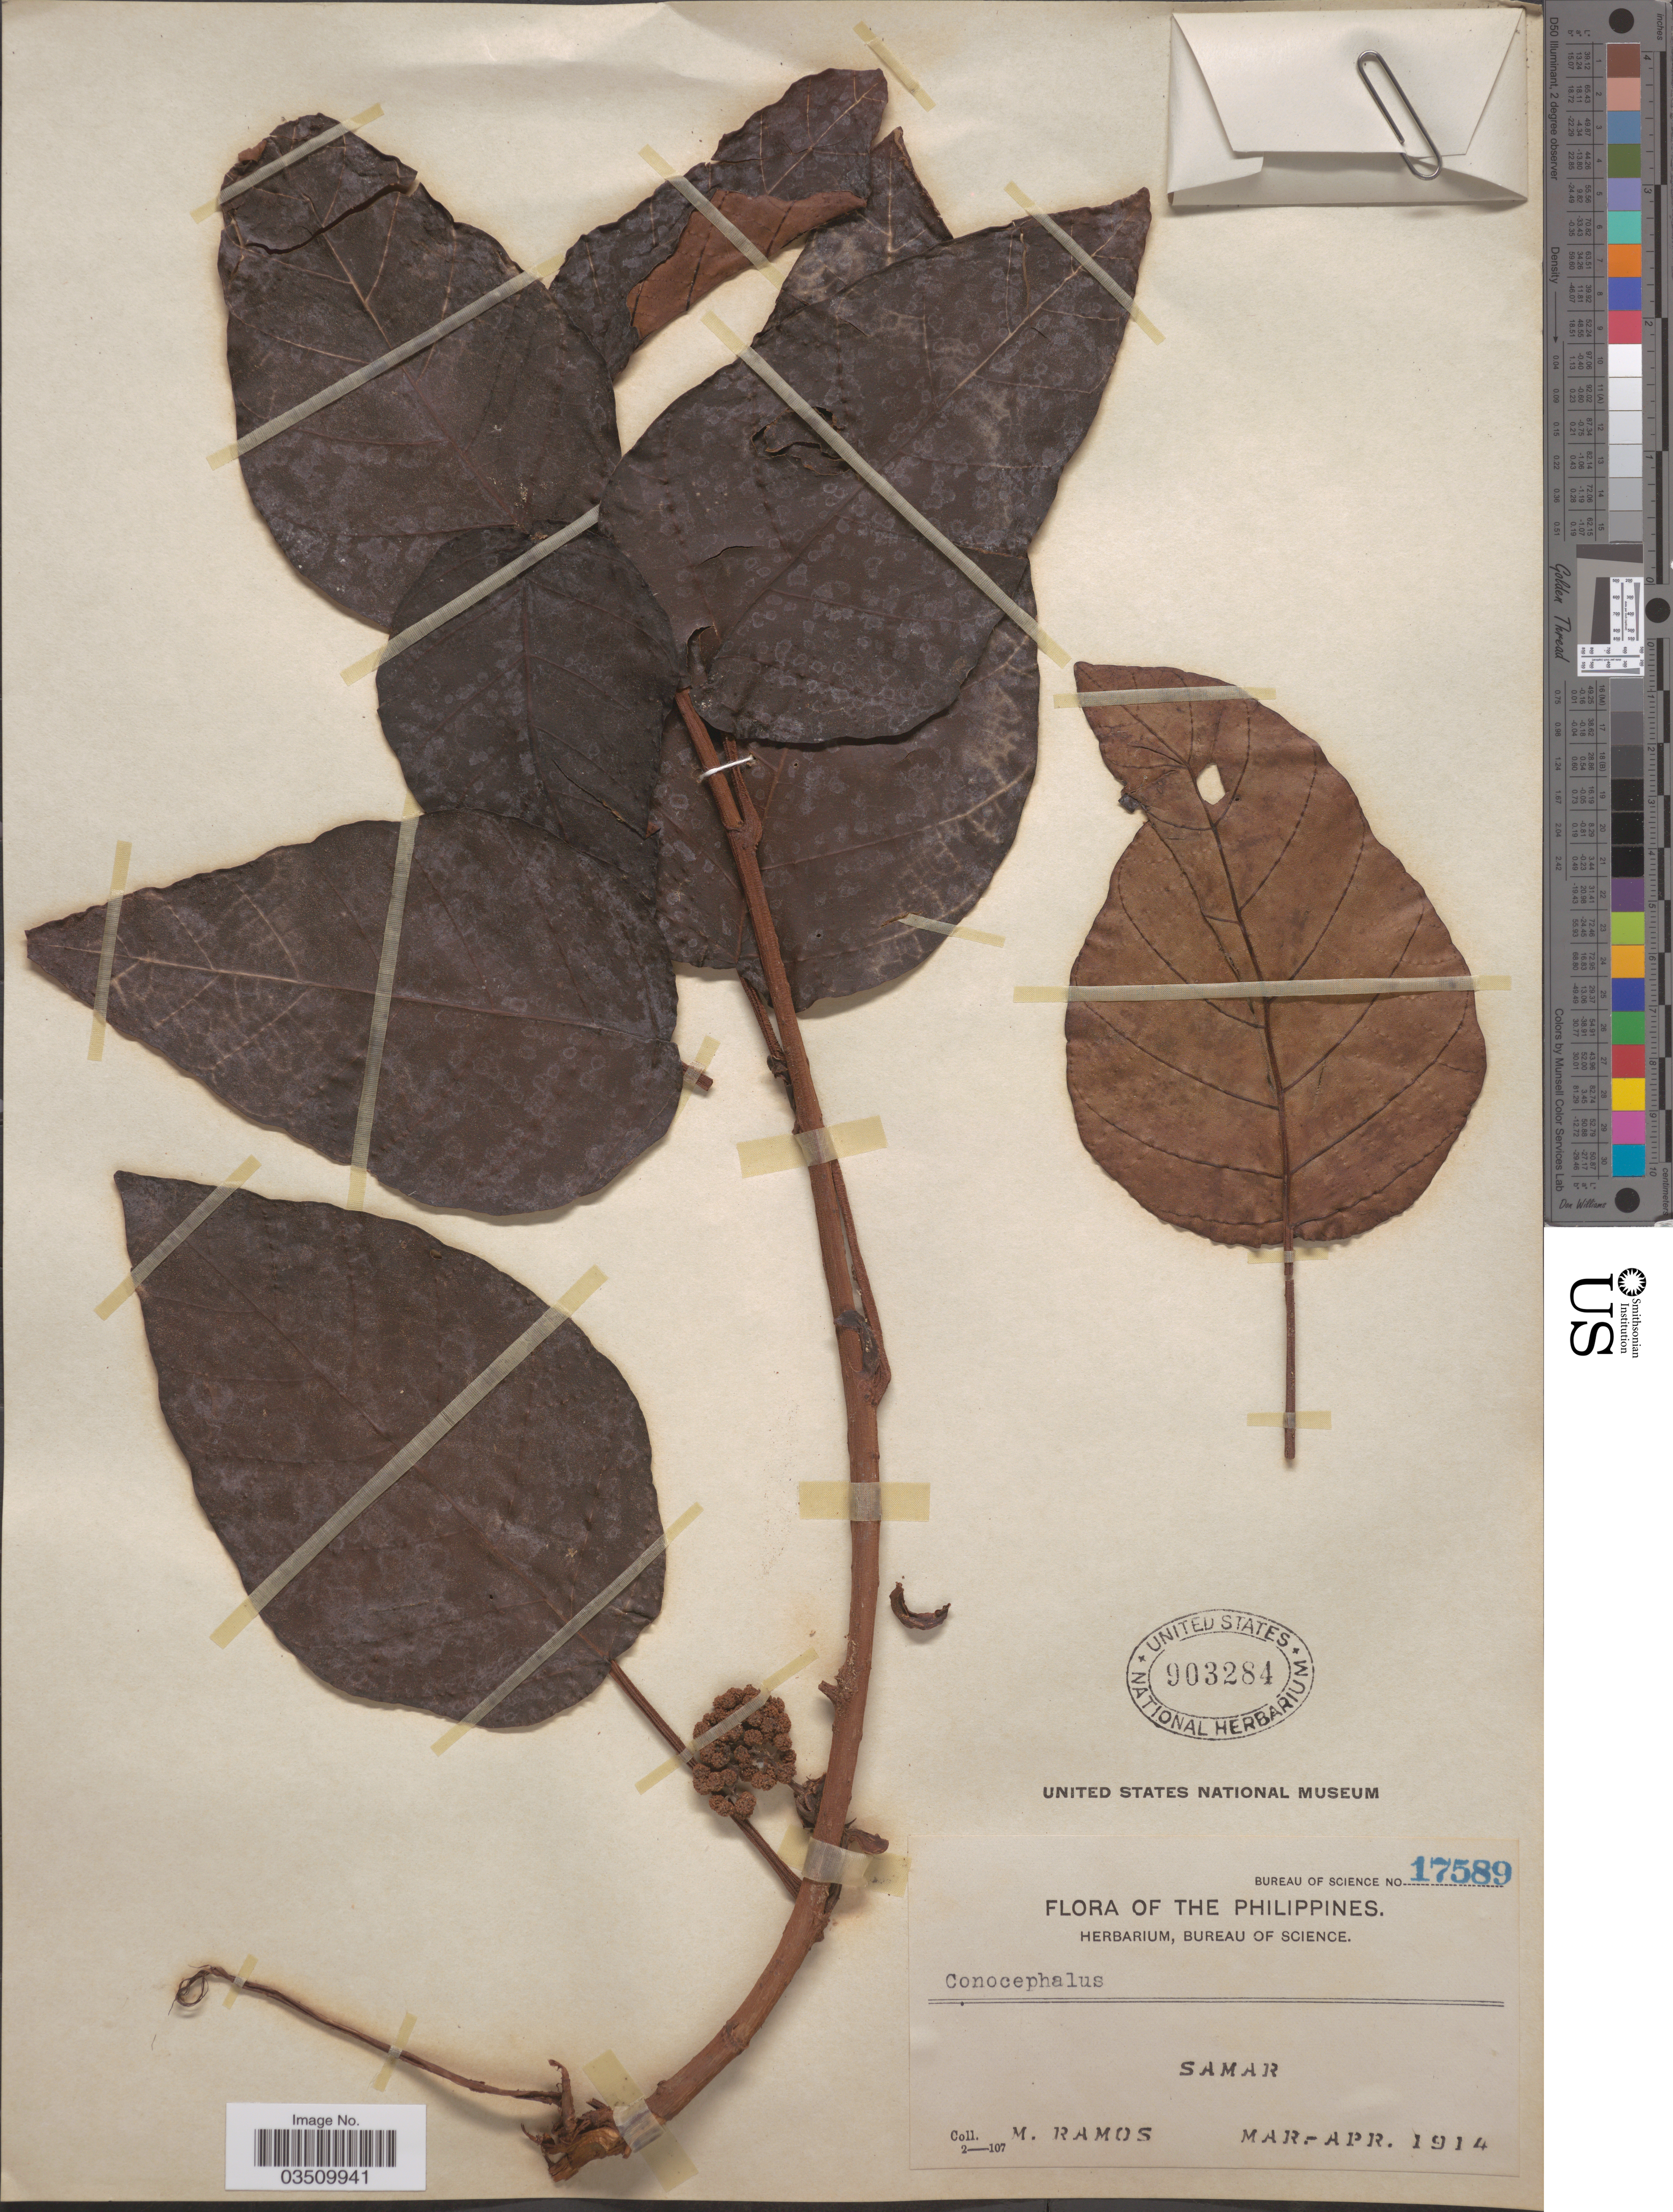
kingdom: Plantae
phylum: Tracheophyta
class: Magnoliopsida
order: Rosales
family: Urticaceae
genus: Poikilospermum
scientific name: Poikilospermum sp.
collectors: M. Ramos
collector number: Bureau of Science 17589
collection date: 1914-03/1914-04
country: Philippines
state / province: Eastern Visayas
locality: Samar.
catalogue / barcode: US 903284